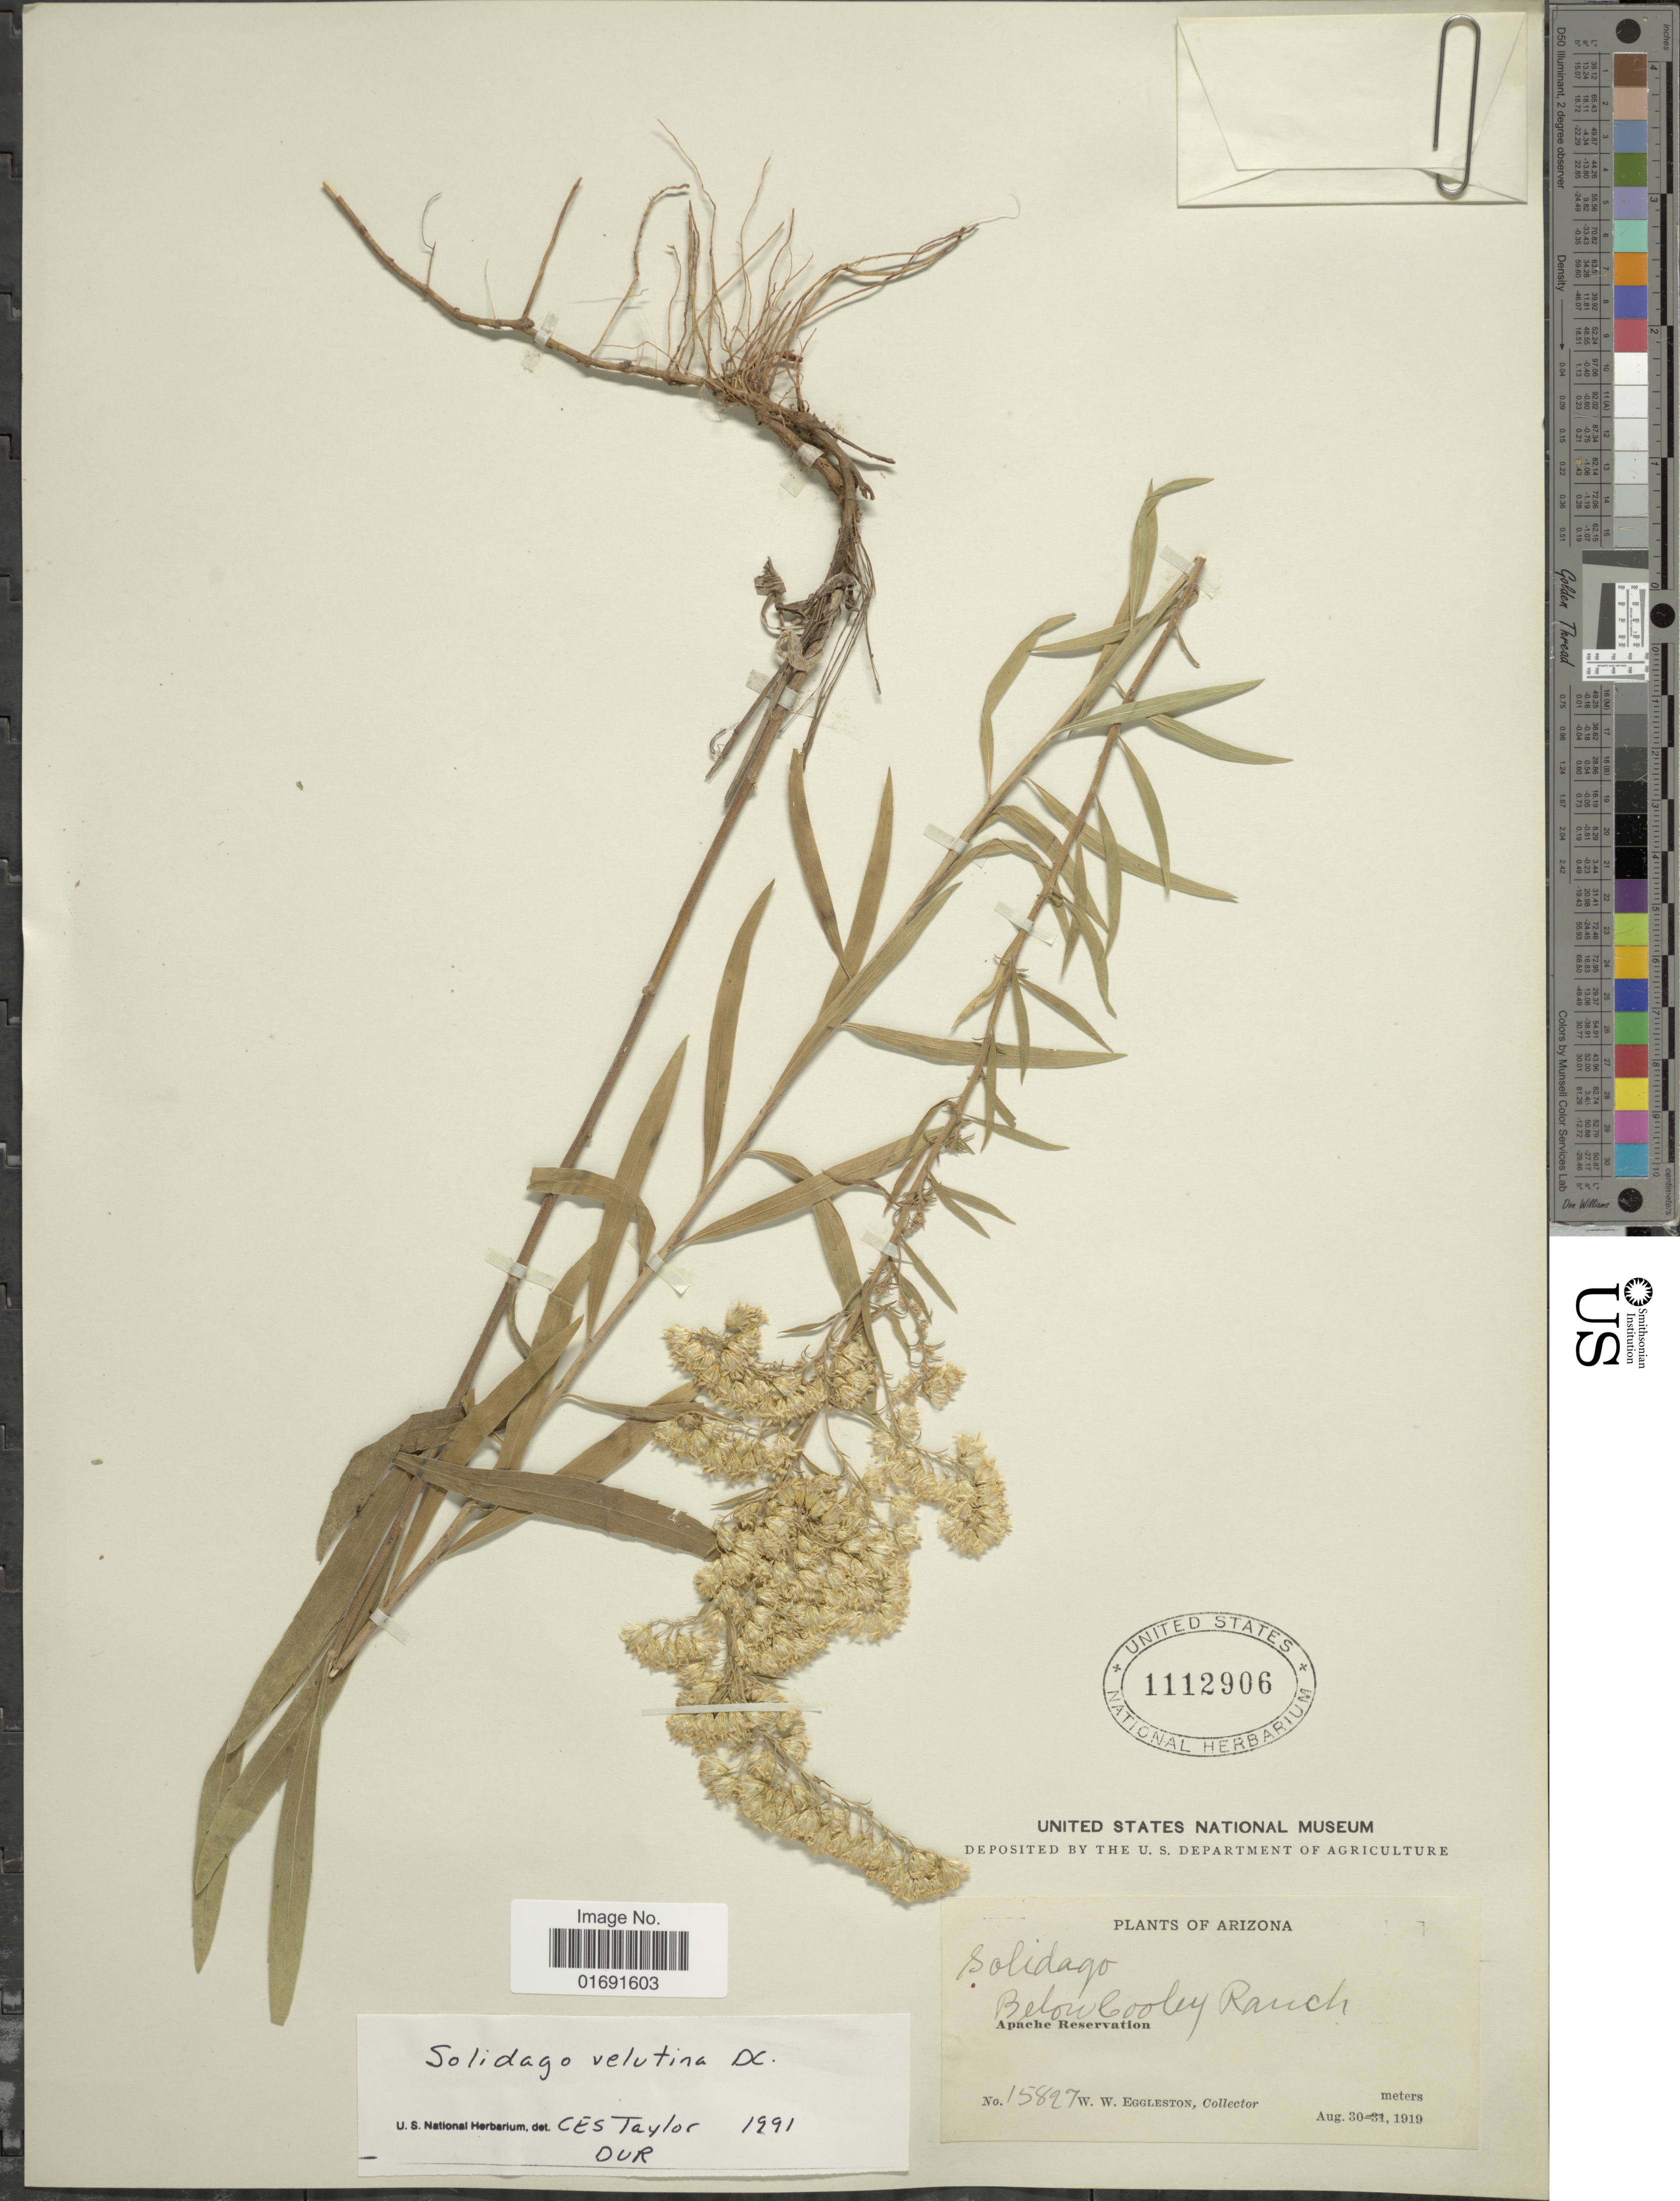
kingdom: Plantae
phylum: Tracheophyta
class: Magnoliopsida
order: Asterales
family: Asteraceae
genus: Solidago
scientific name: Solidago velutina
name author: DC.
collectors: W. W. Eggleston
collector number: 15827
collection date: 1919-08-30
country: United States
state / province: Arizona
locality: Below Cooley Ranch, Apache Reservation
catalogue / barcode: US 1112906